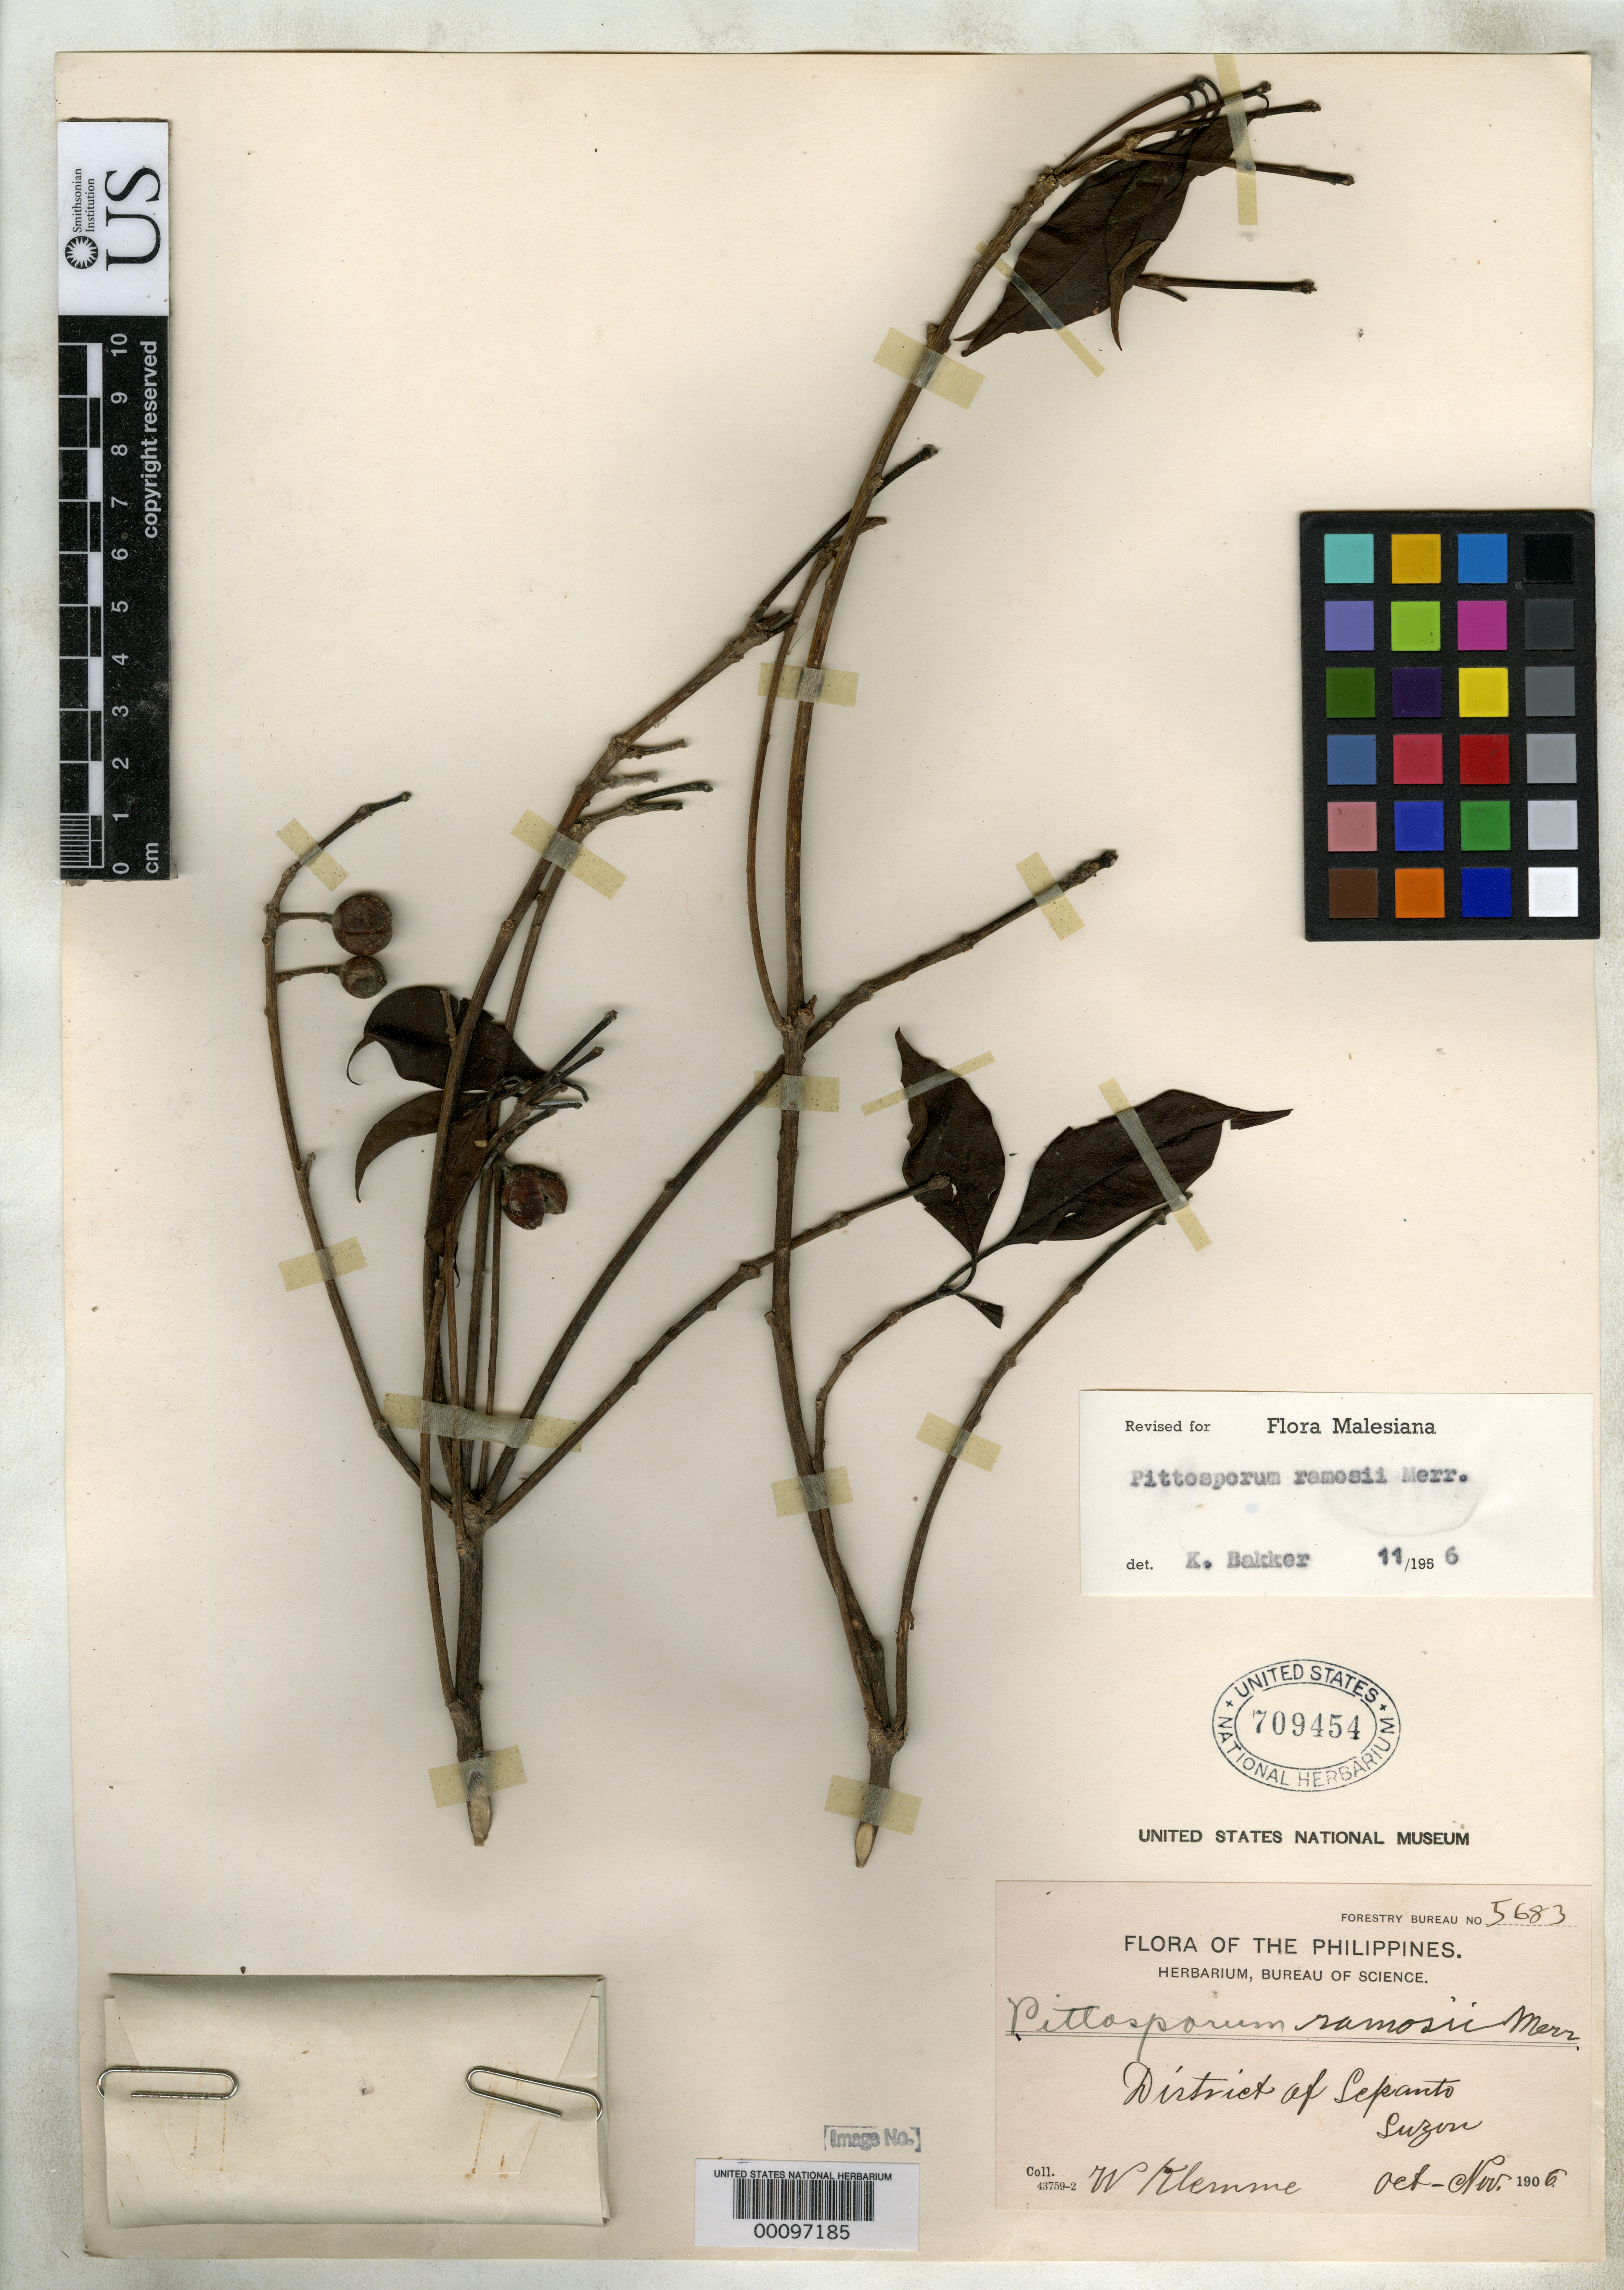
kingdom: Plantae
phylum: Tracheophyta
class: Magnoliopsida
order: Apiales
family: Pittosporaceae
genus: Pittosporum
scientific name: Pittosporum ramosii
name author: Merr.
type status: Paratype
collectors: W. Klemme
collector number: For. Bur. 5683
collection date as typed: Oct 1906 to -- Nov 1906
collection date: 1906-10/1906-11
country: Philippines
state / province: Cordillera (Administrative Region)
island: Luzon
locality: Lepanto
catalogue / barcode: US 709454